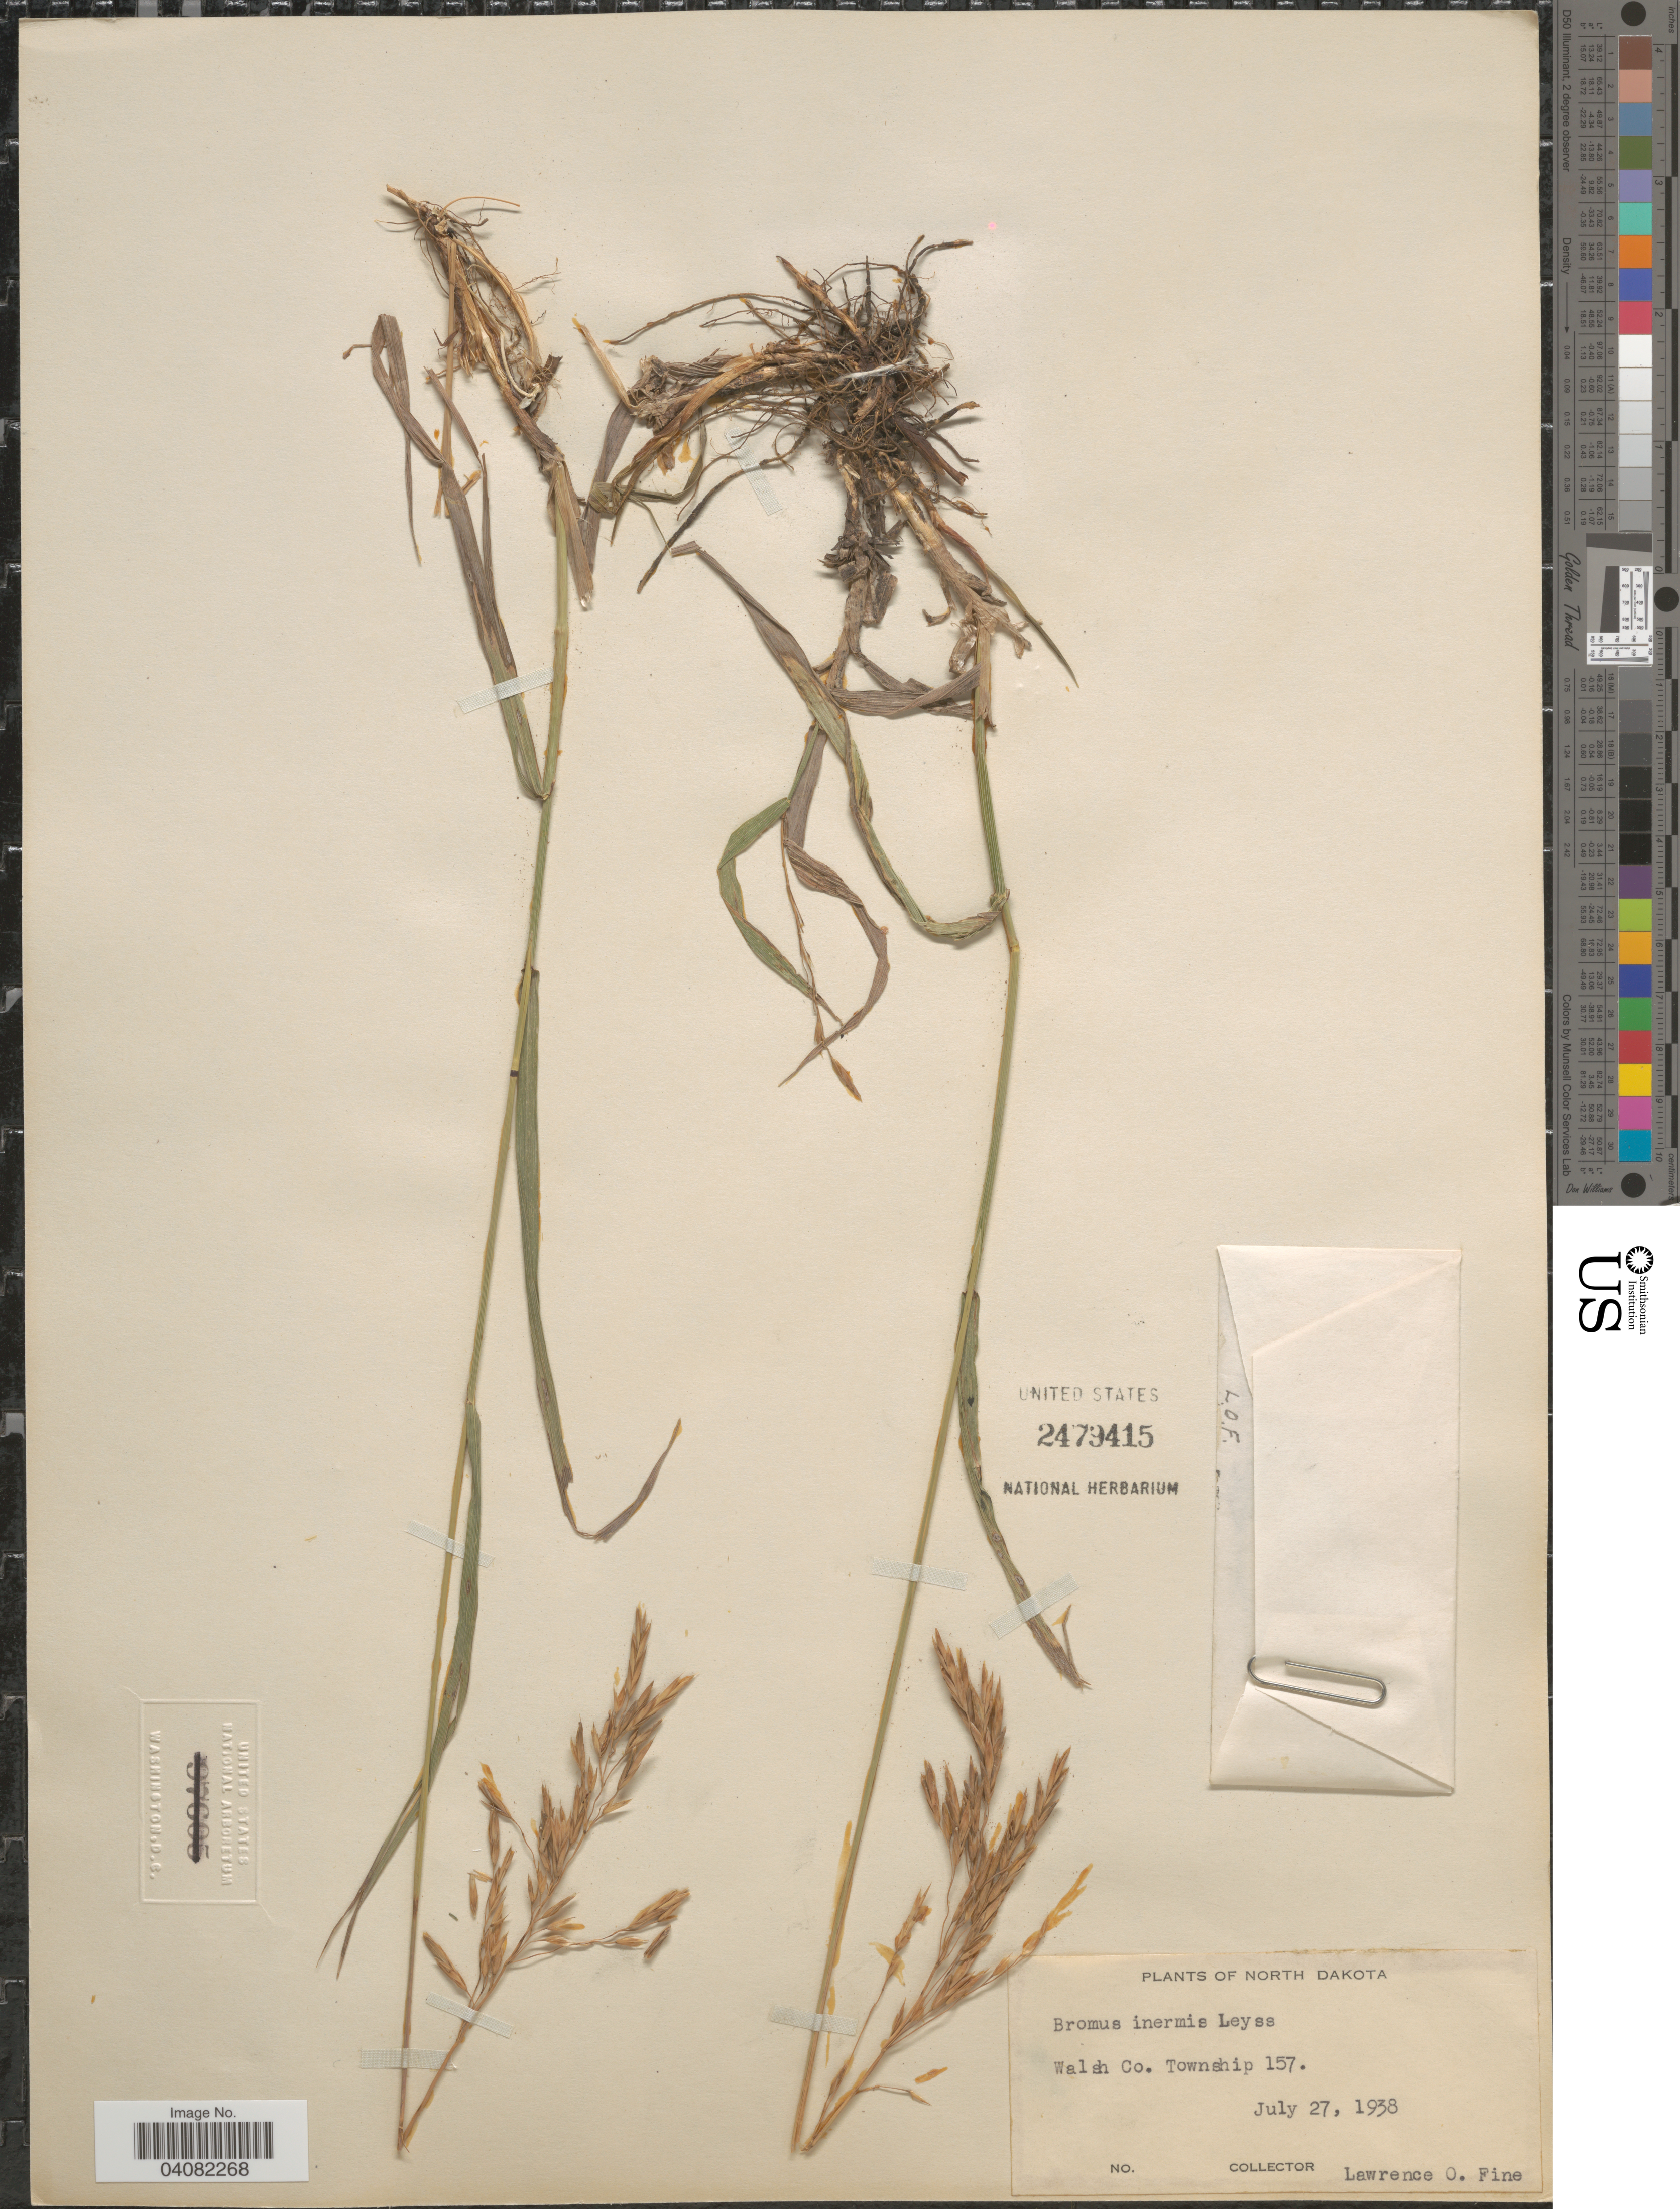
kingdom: Plantae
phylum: Tracheophyta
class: Liliopsida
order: Poales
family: Poaceae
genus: Bromus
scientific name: Bromus inermis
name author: Leyss.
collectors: L. Fine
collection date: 1938-07-27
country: United States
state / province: North Dakota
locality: Walsh Co. Township 157.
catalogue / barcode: US 2479415